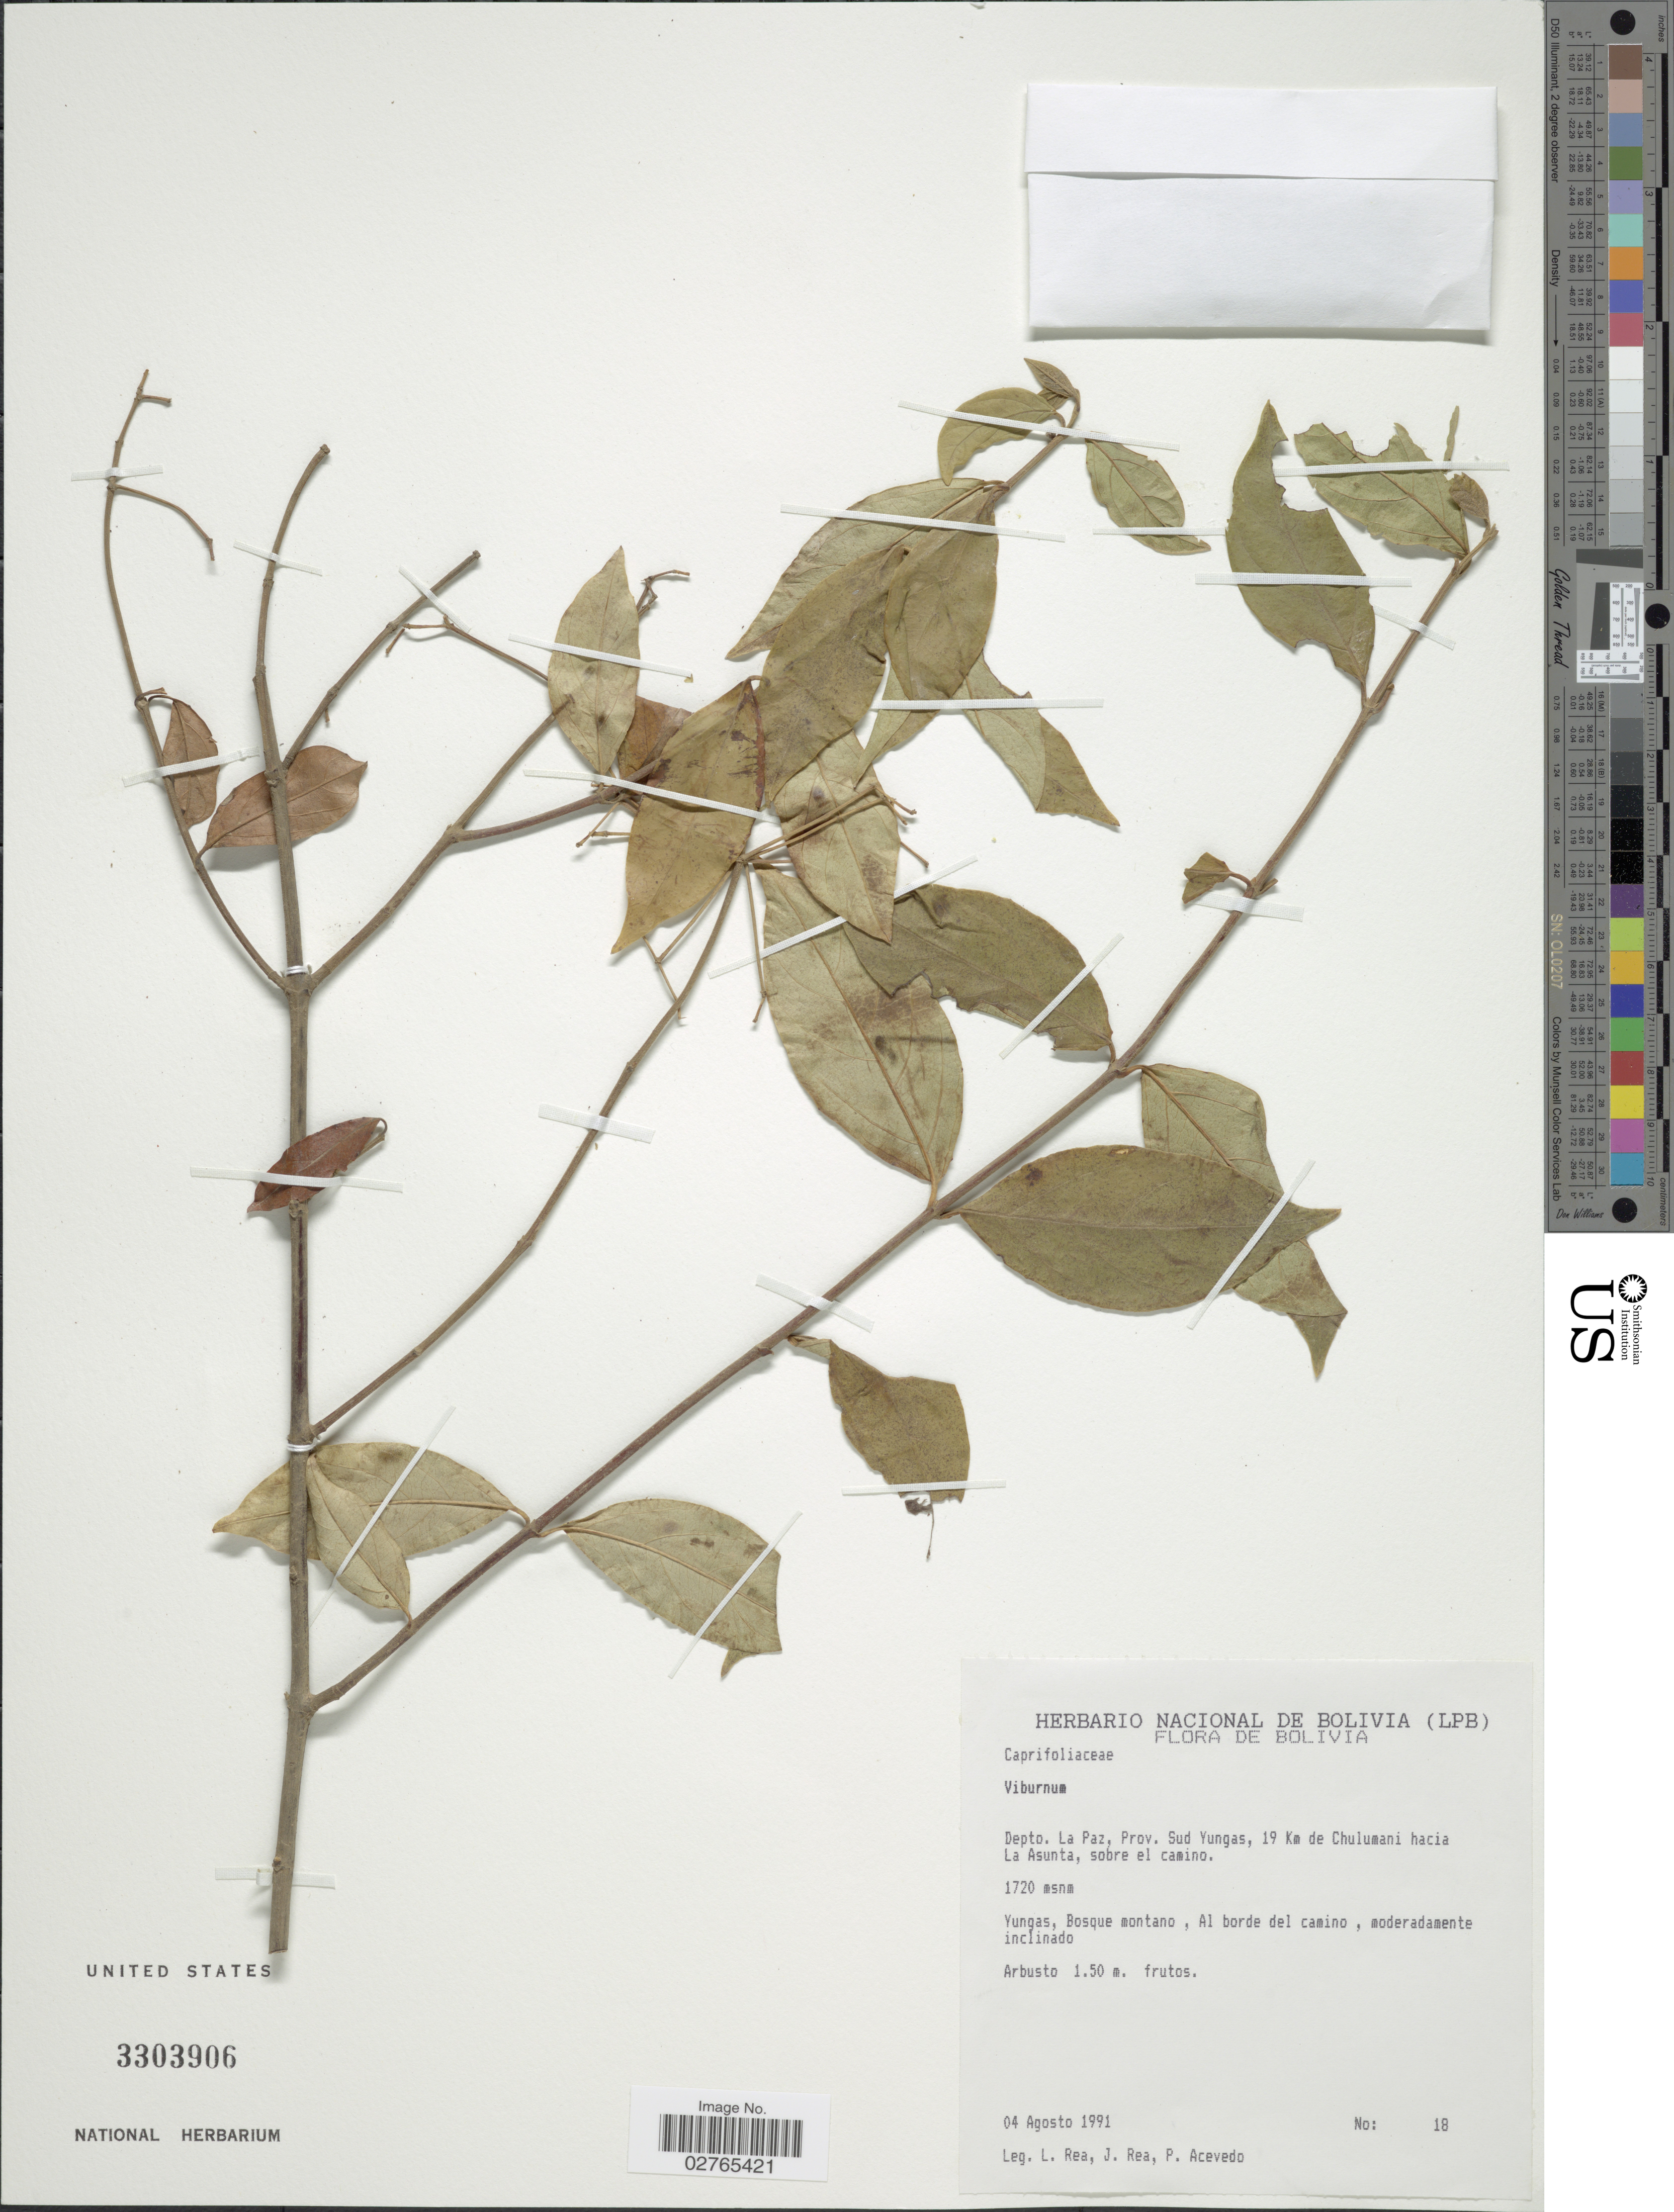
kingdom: Plantae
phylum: Tracheophyta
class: Magnoliopsida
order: Dipsacales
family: Viburnaceae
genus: Viburnum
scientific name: Viburnum sp.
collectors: L. Rea, J. Rea & P. Acevedo-Rodr.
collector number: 18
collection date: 1991-08-04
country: Bolivia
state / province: La Paz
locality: Depto. La Paz, Prov. Sud Yungas, 19 Km de Chulumani hacia La Asunta, sobre el camino.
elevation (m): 1720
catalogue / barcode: US 3303906